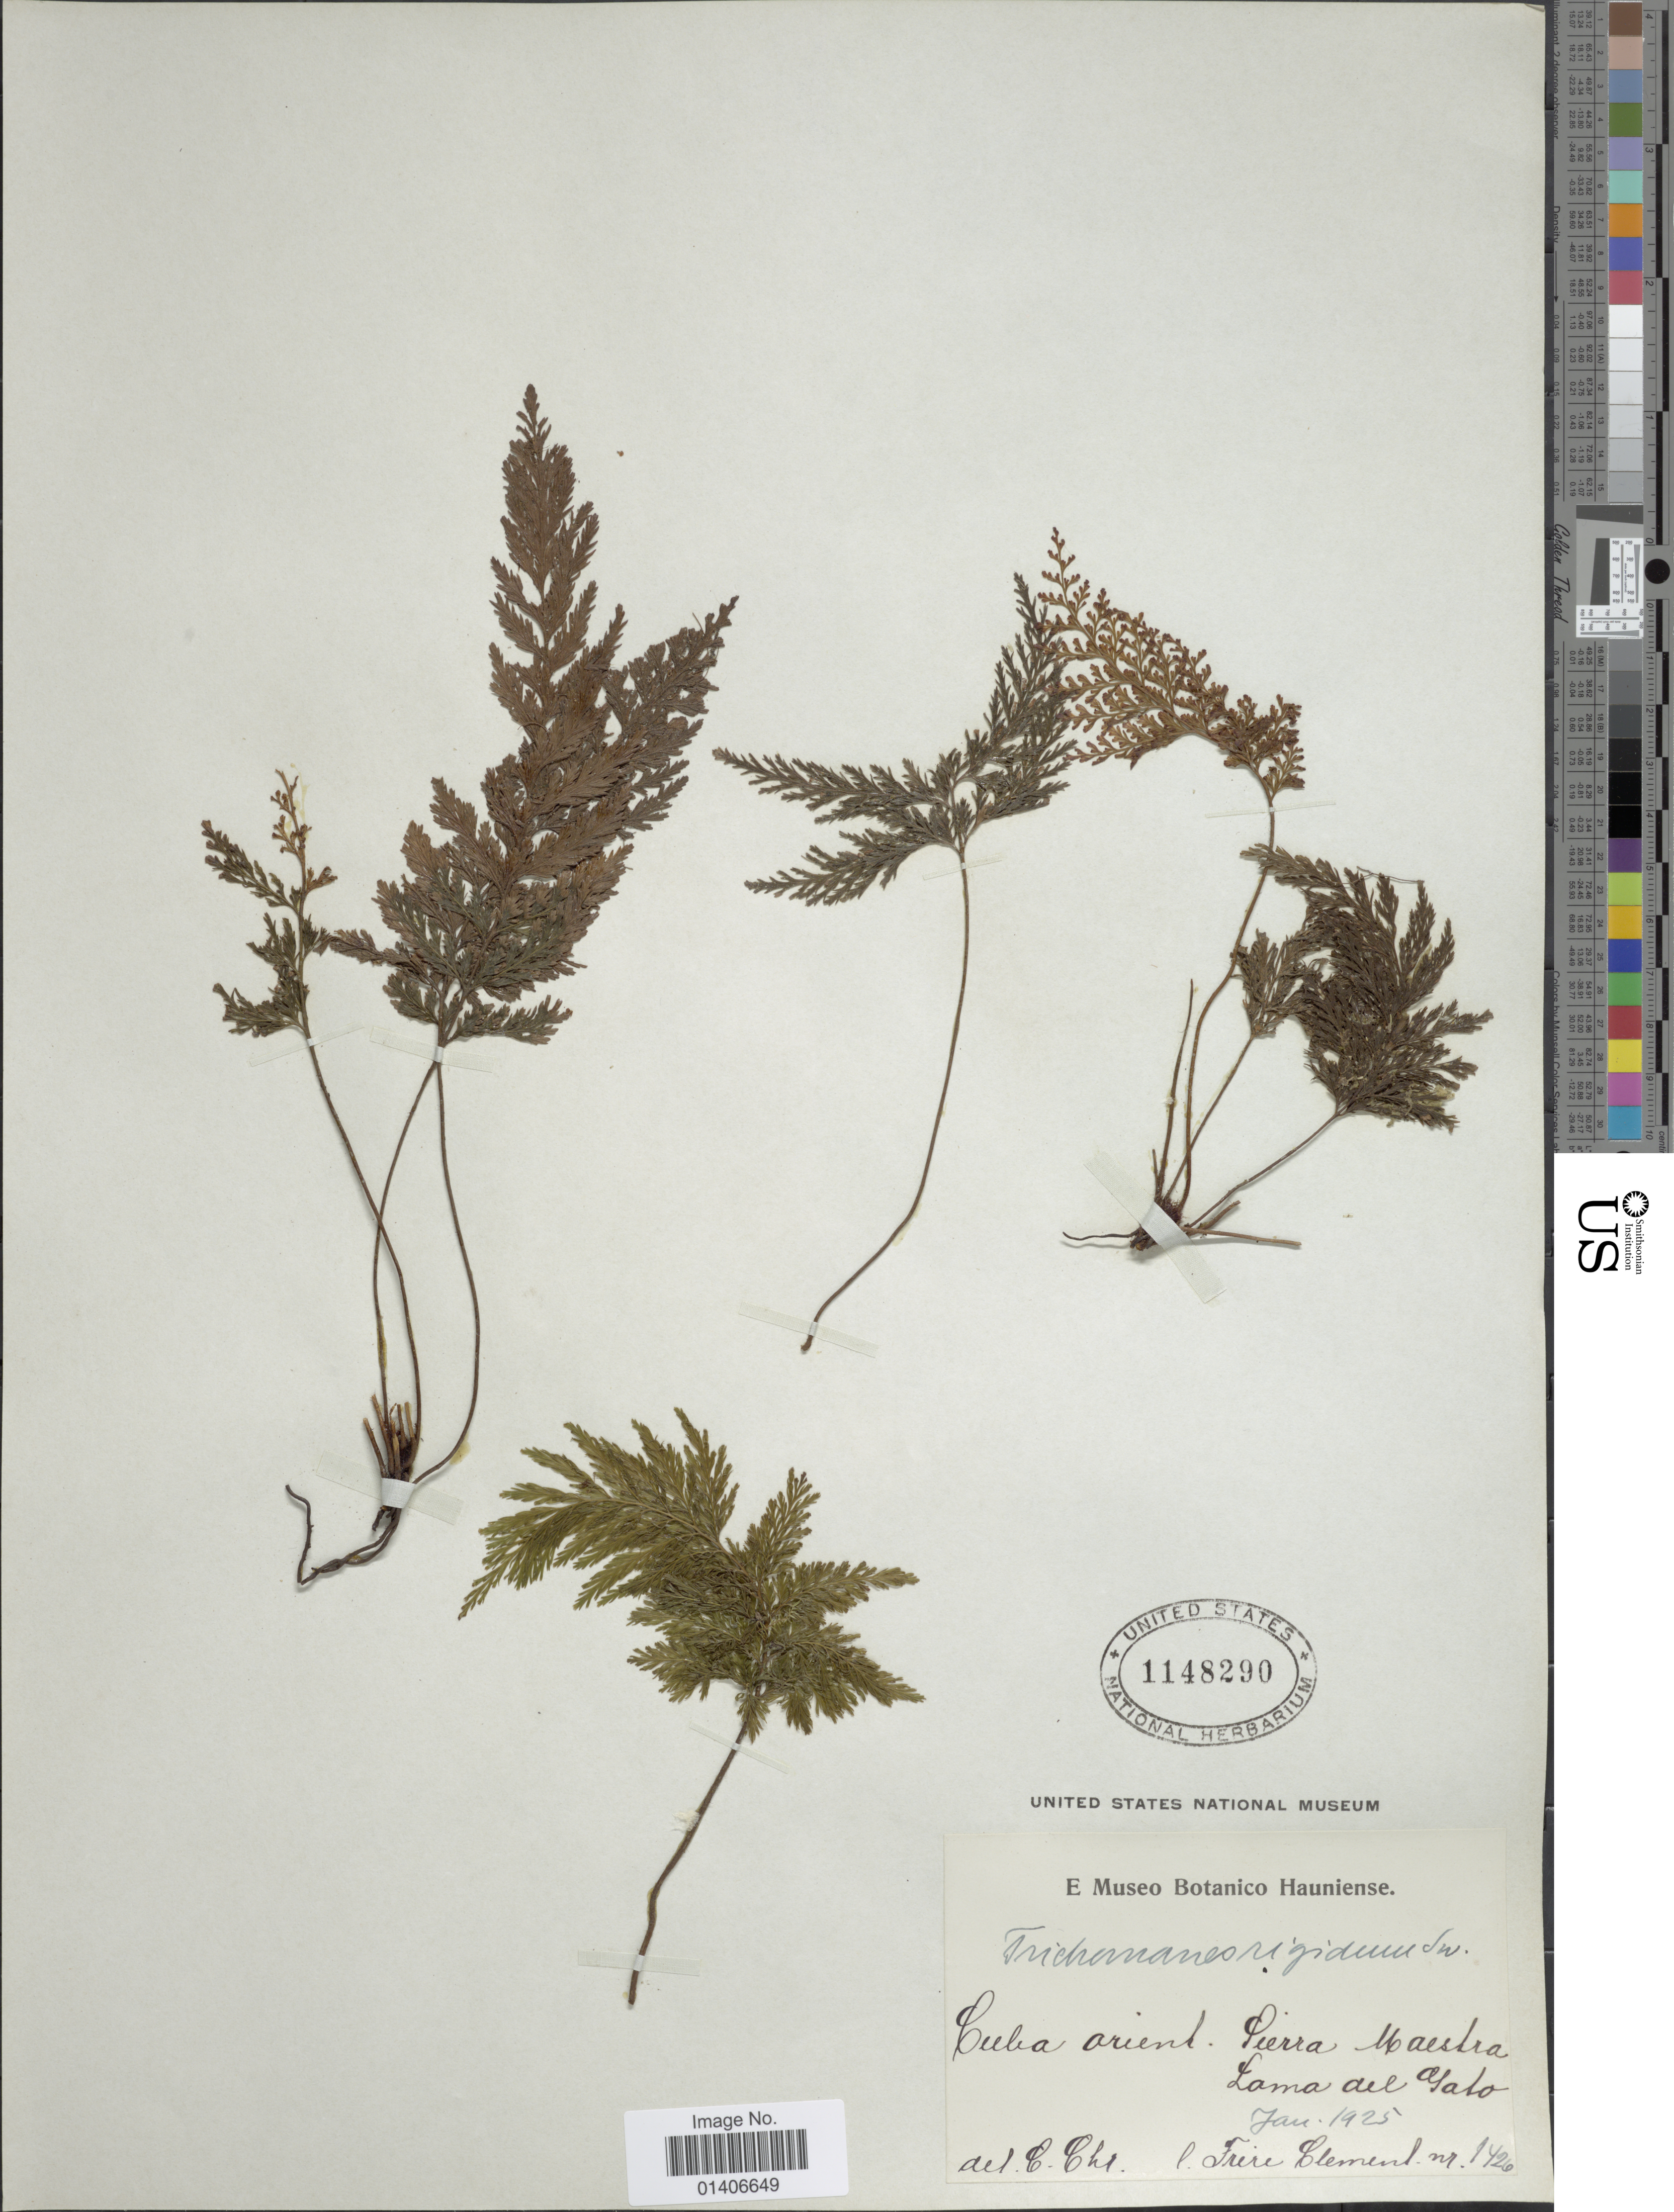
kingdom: Plantae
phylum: Tracheophyta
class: Polypodiopsida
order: Hymenophyllales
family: Hymenophyllaceae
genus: Abrodictyum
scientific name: Abrodictyum rigidum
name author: (Sw.) Ebihara & Dubuisson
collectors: B. Clement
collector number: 1426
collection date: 1925-01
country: Cuba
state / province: Oriente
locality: Sierra Maestra, Loma del Gato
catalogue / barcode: US 1148290